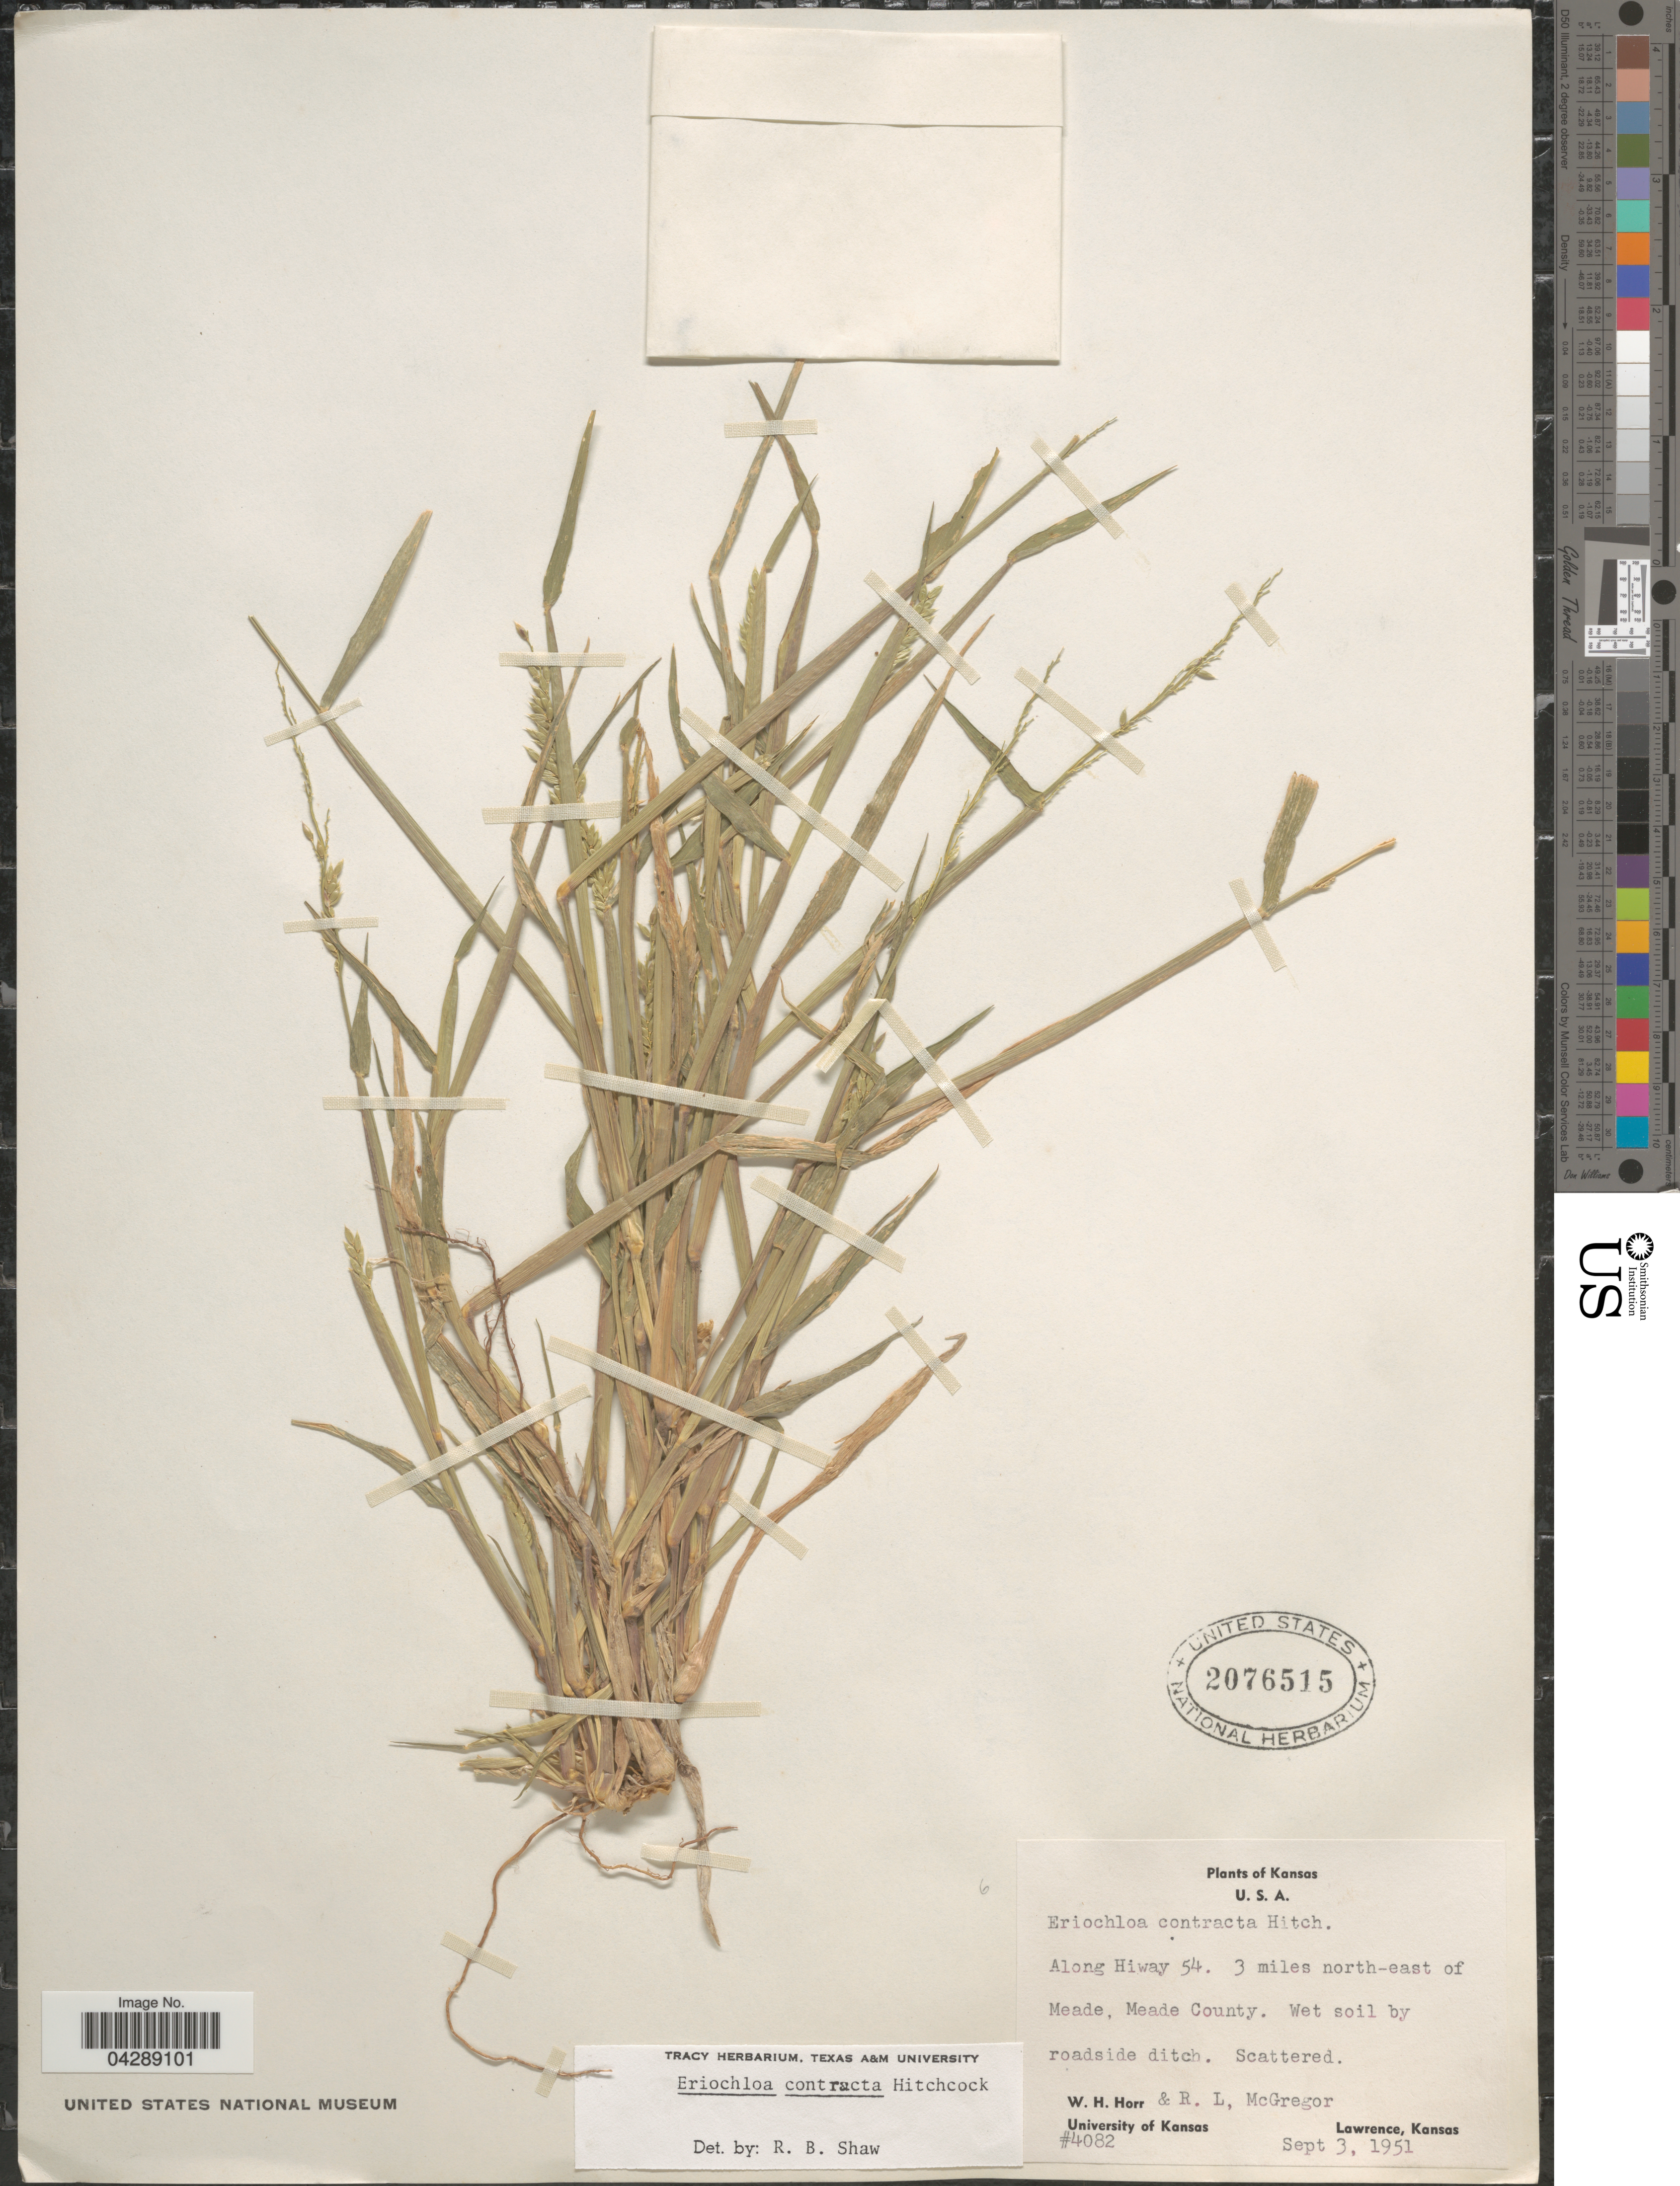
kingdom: Plantae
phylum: Tracheophyta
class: Liliopsida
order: Poales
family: Poaceae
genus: Eriochloa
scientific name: Eriochloa contracta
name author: Hitchc.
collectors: W. H. Horr & R. McGregor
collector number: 4082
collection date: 1951-09-03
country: United States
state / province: Kansas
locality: Along Hiway 54, 3 miles north-east of Meade, Meade County.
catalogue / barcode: US 2076515